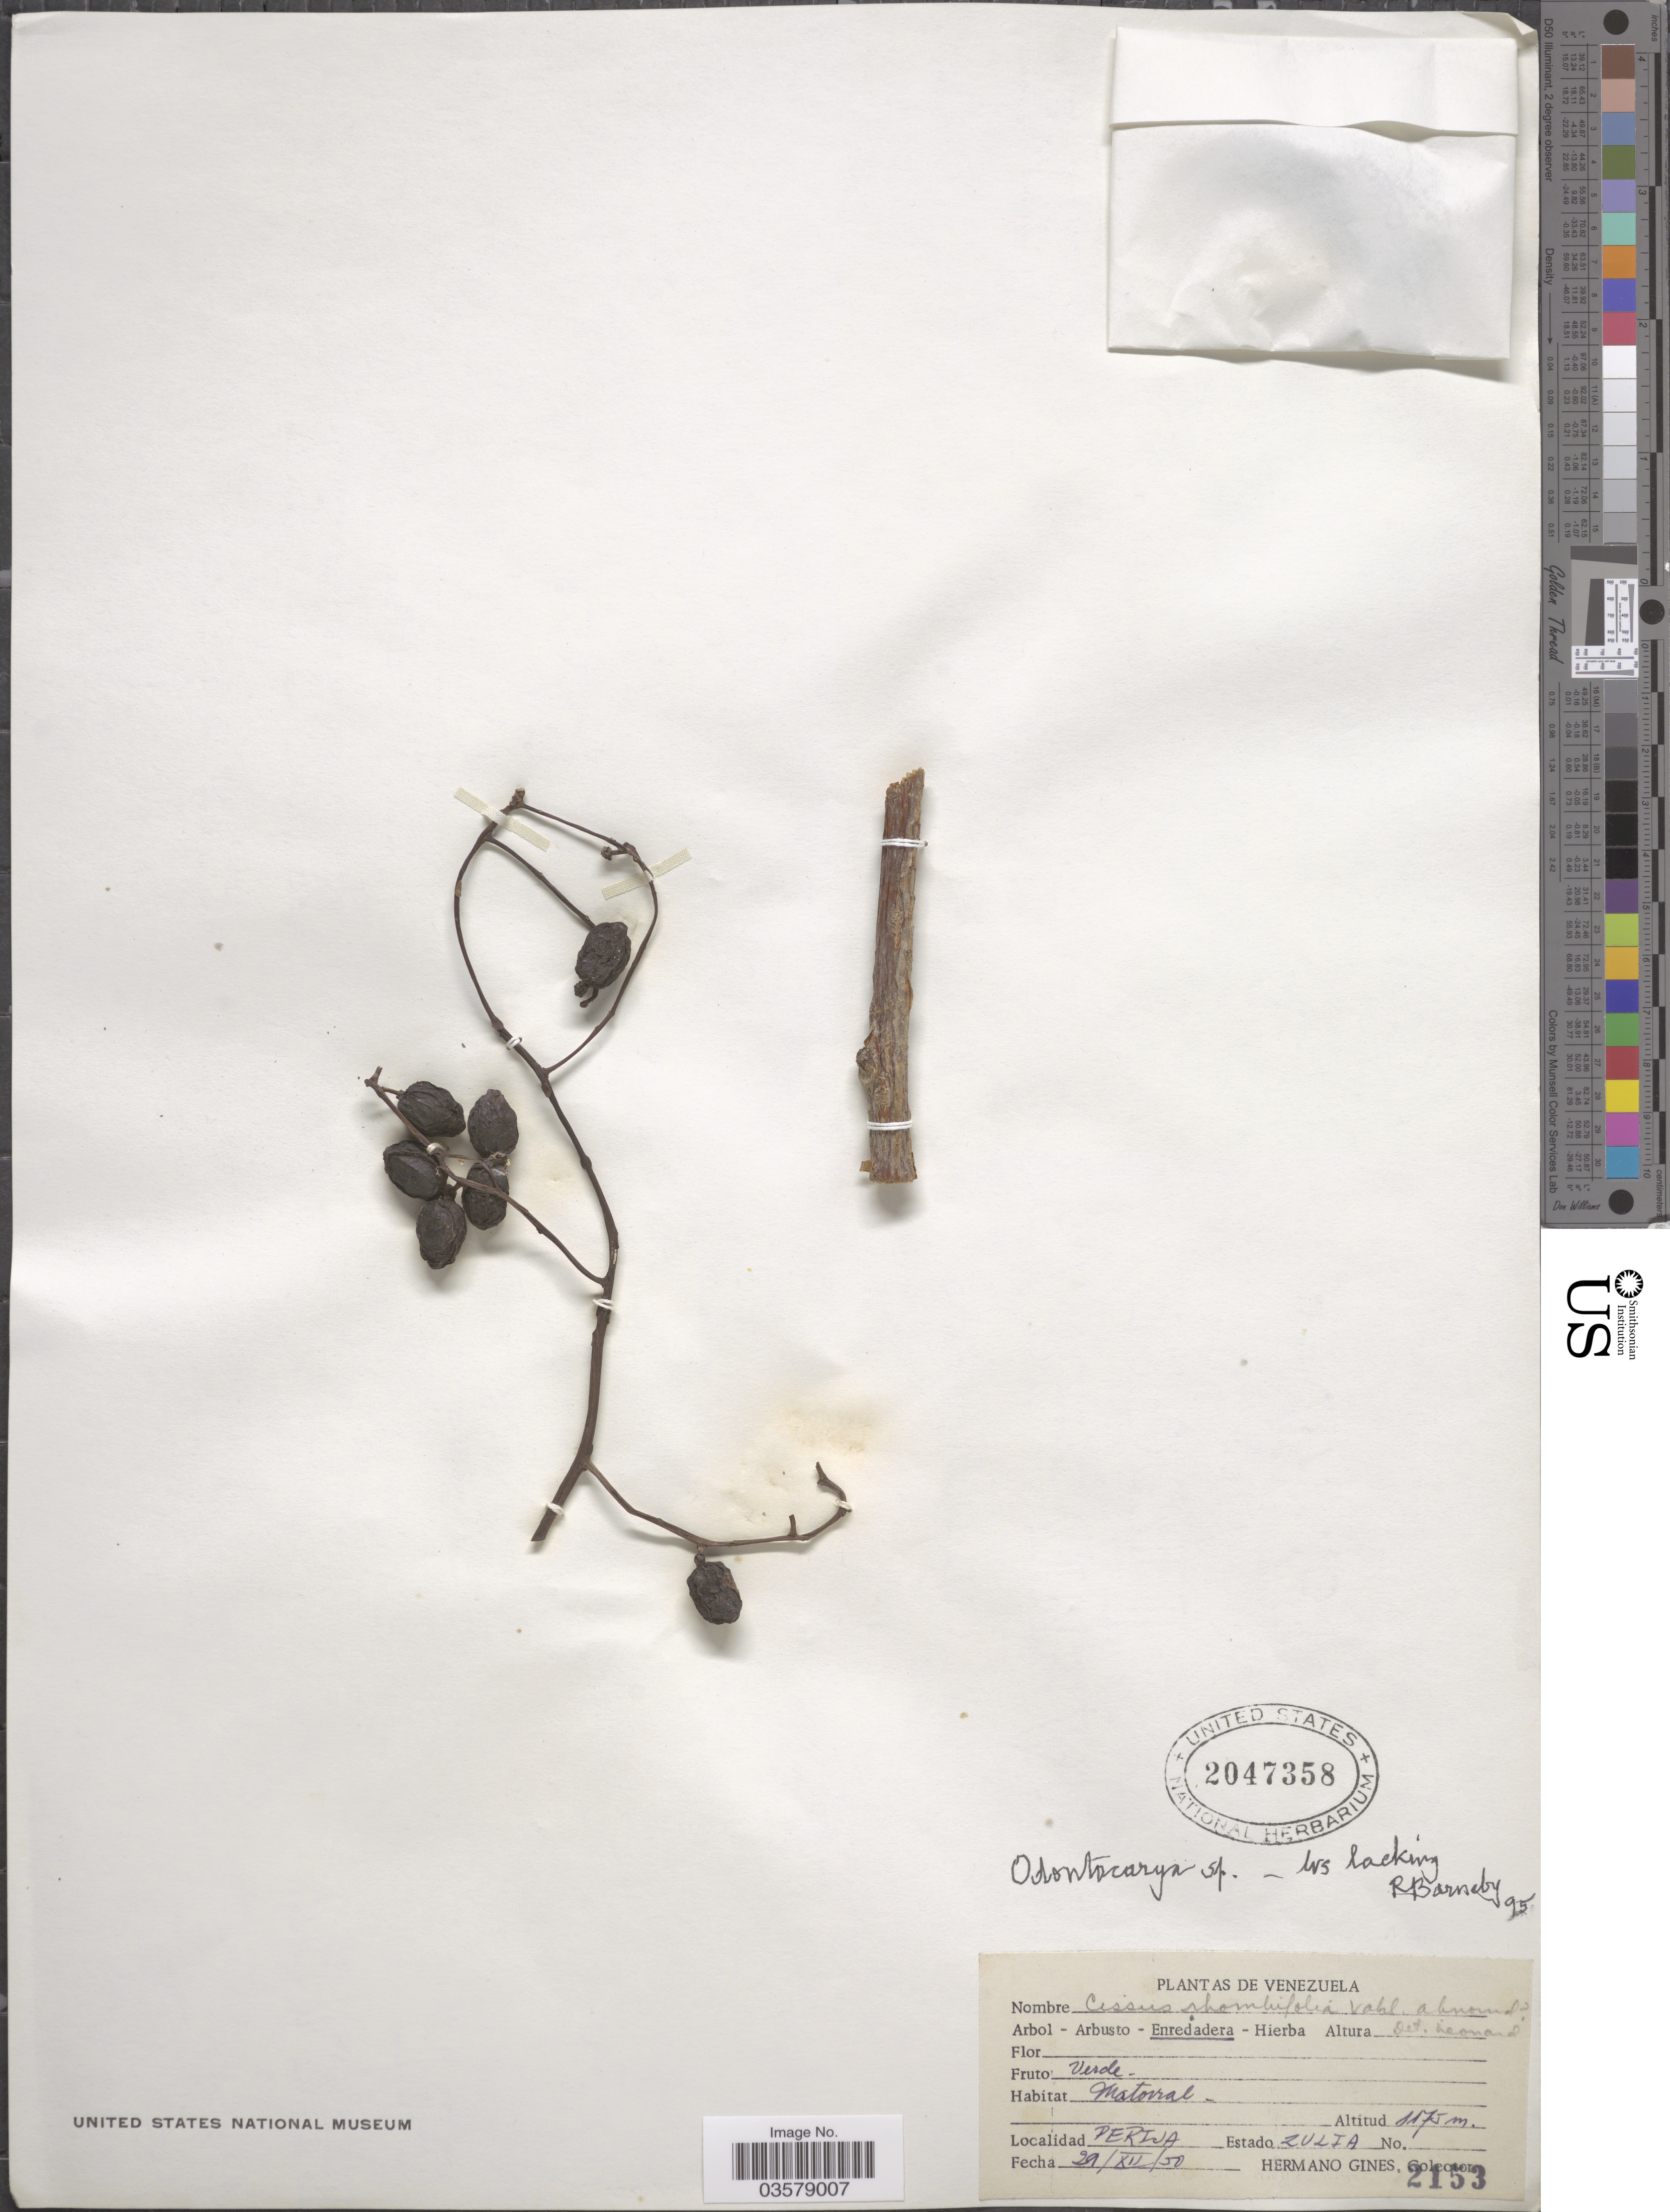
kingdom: Plantae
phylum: Tracheophyta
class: Magnoliopsida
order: Ranunculales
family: Menispermaceae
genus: Odontocarya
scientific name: Odontocarya sp.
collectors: Bro. Gines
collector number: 2153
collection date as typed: Transcribed d/m/y: 29/12/50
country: Venezuela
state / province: Zulia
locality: Perija.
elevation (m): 1175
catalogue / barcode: US 2047358